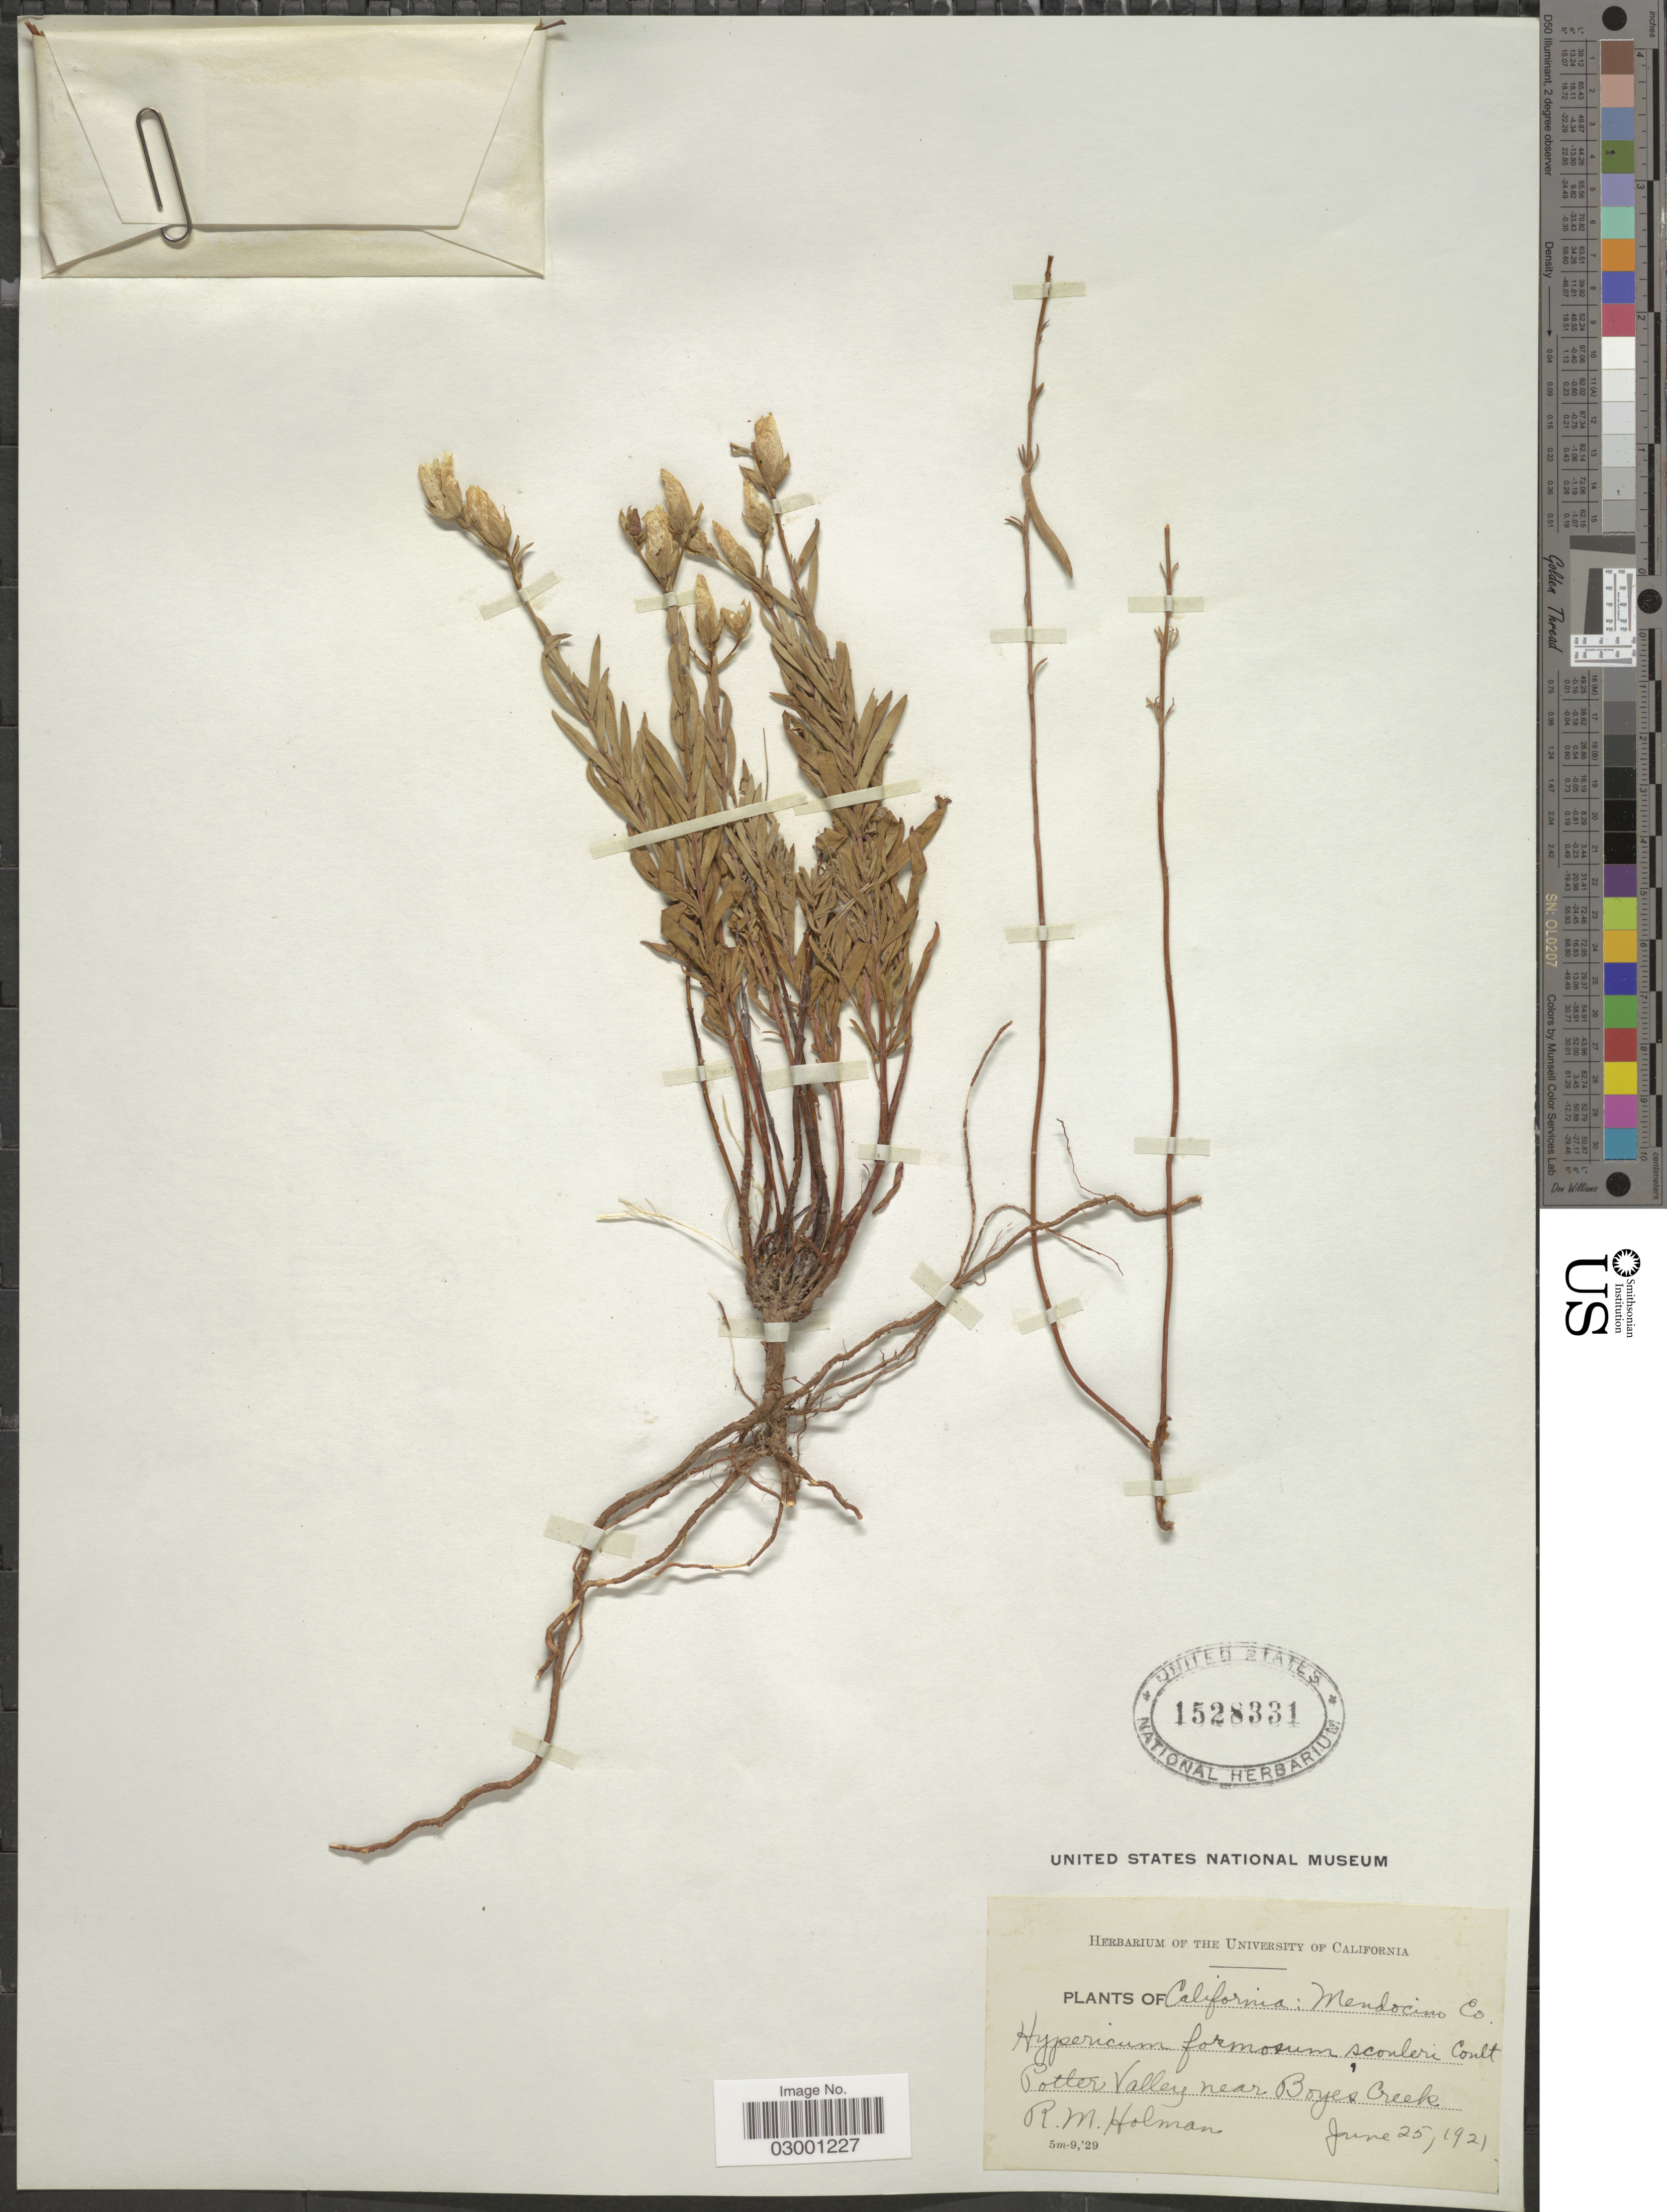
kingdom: Plantae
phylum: Tracheophyta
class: Magnoliopsida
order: Malpighiales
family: Hypericaceae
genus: Hypericum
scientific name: Hypericum formosum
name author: Kunth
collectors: R. Holman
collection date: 1921-06-25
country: United States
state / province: California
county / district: Mendocino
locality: Mendocino Co. Potter Valley near Boyes Creek.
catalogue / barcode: US 1528331